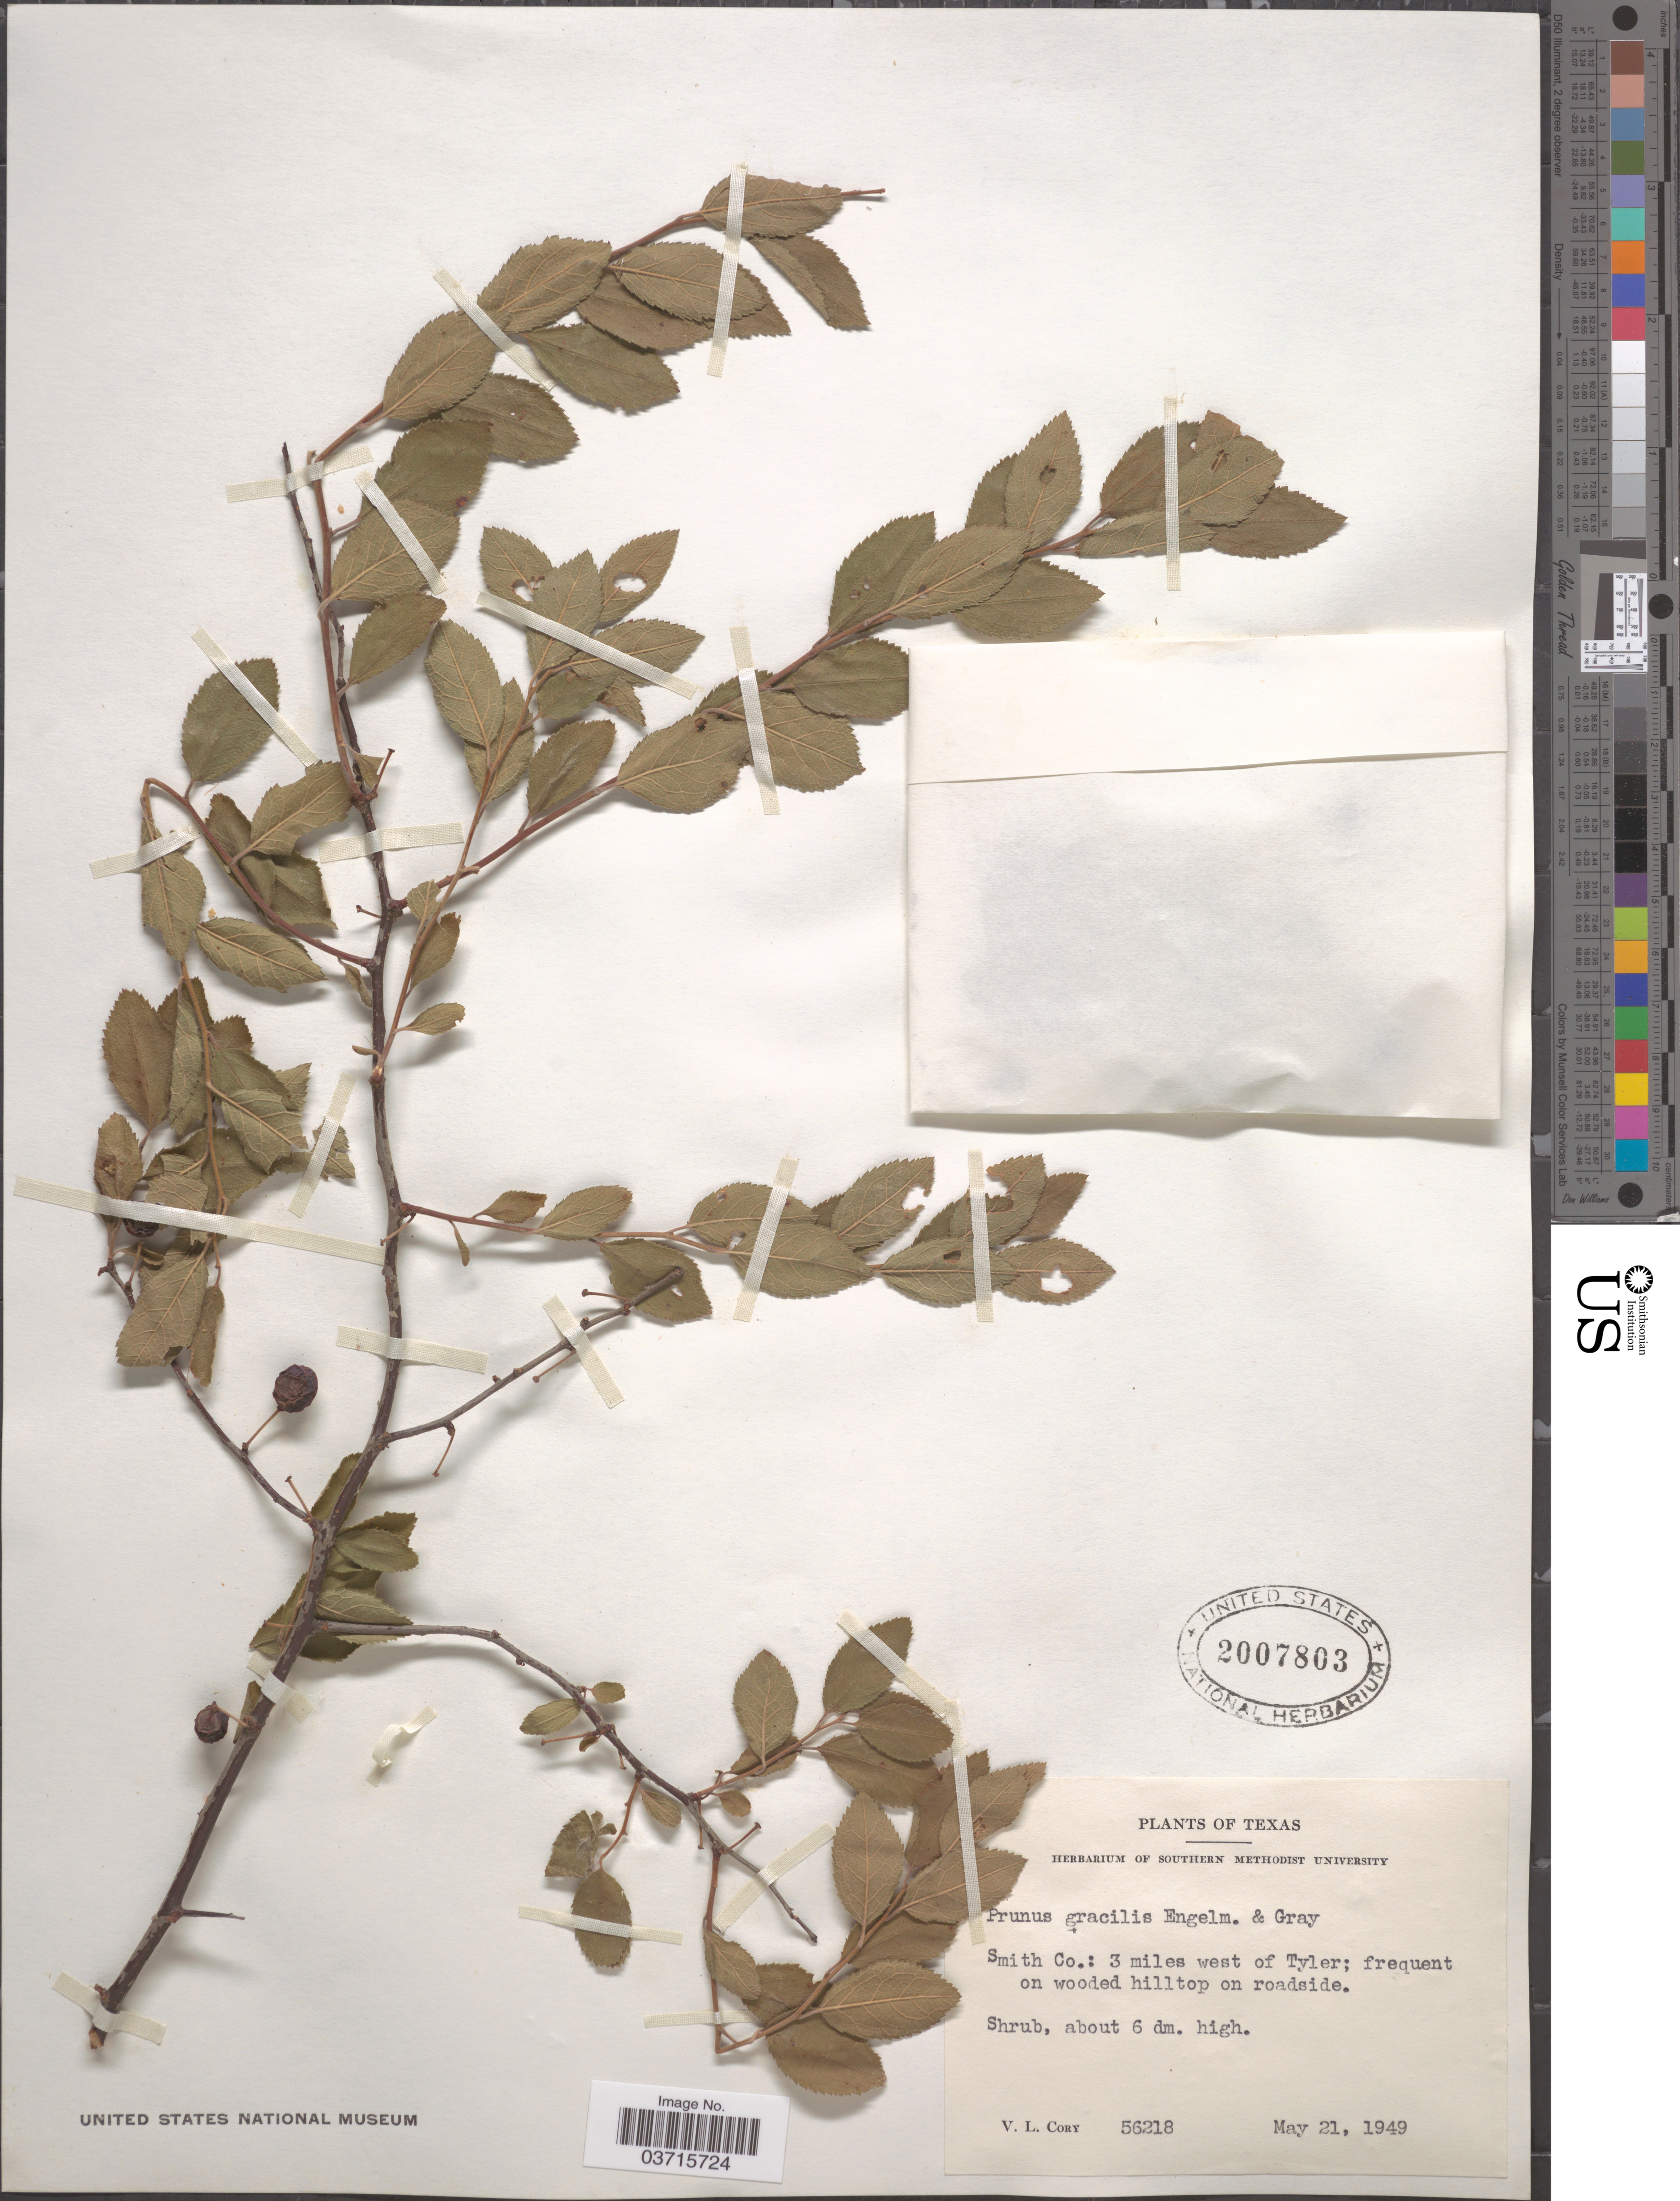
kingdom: Plantae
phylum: Tracheophyta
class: Magnoliopsida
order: Rosales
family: Rosaceae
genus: Prunus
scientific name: Prunus gracilis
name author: Engelm. & A. Gray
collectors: V. Cory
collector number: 56218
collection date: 1949-05-21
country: United States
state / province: Texas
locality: Smith Co.: 3 miles west of Tyler.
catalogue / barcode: US 2007803